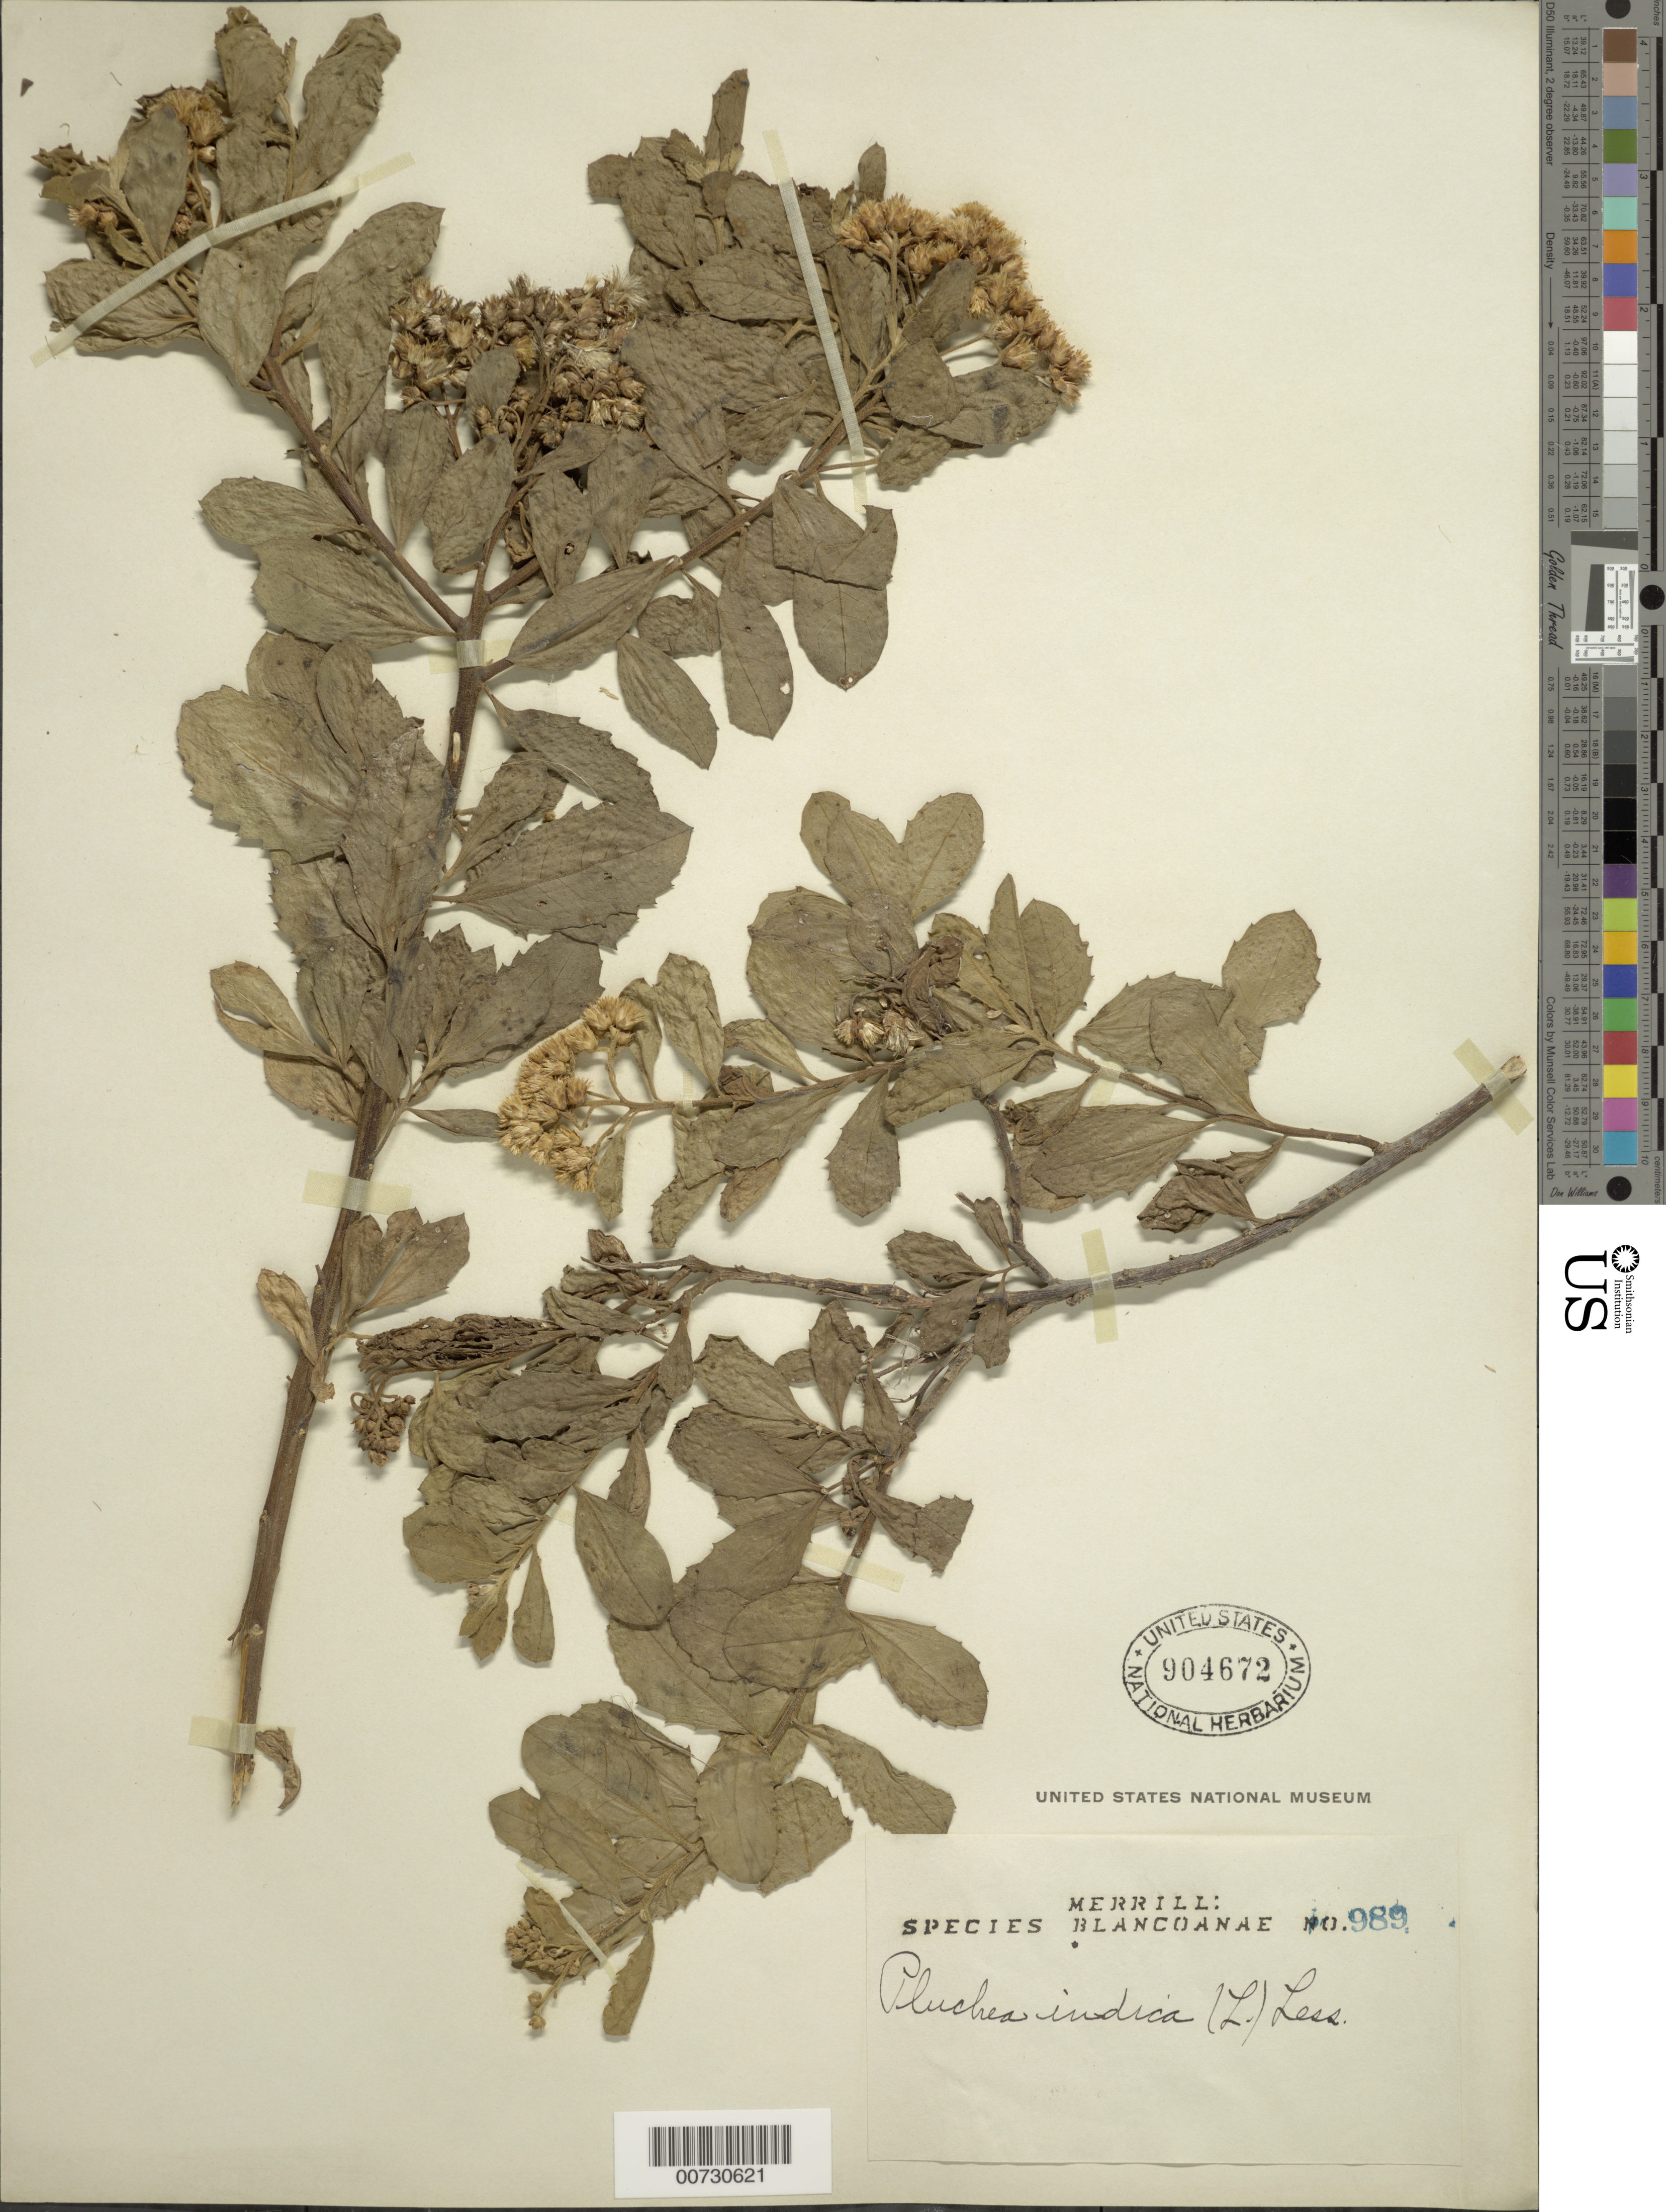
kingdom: Plantae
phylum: Tracheophyta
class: Magnoliopsida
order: Asterales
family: Asteraceae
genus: Pluchea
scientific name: Pluchea indica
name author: (L.) Less.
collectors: E. D. Merrill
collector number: Sp. Blancoan. 0989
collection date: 1916-11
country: Philippines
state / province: Ilocos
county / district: Ilocos Norte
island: Luzon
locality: Pasuquin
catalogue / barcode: US 904672